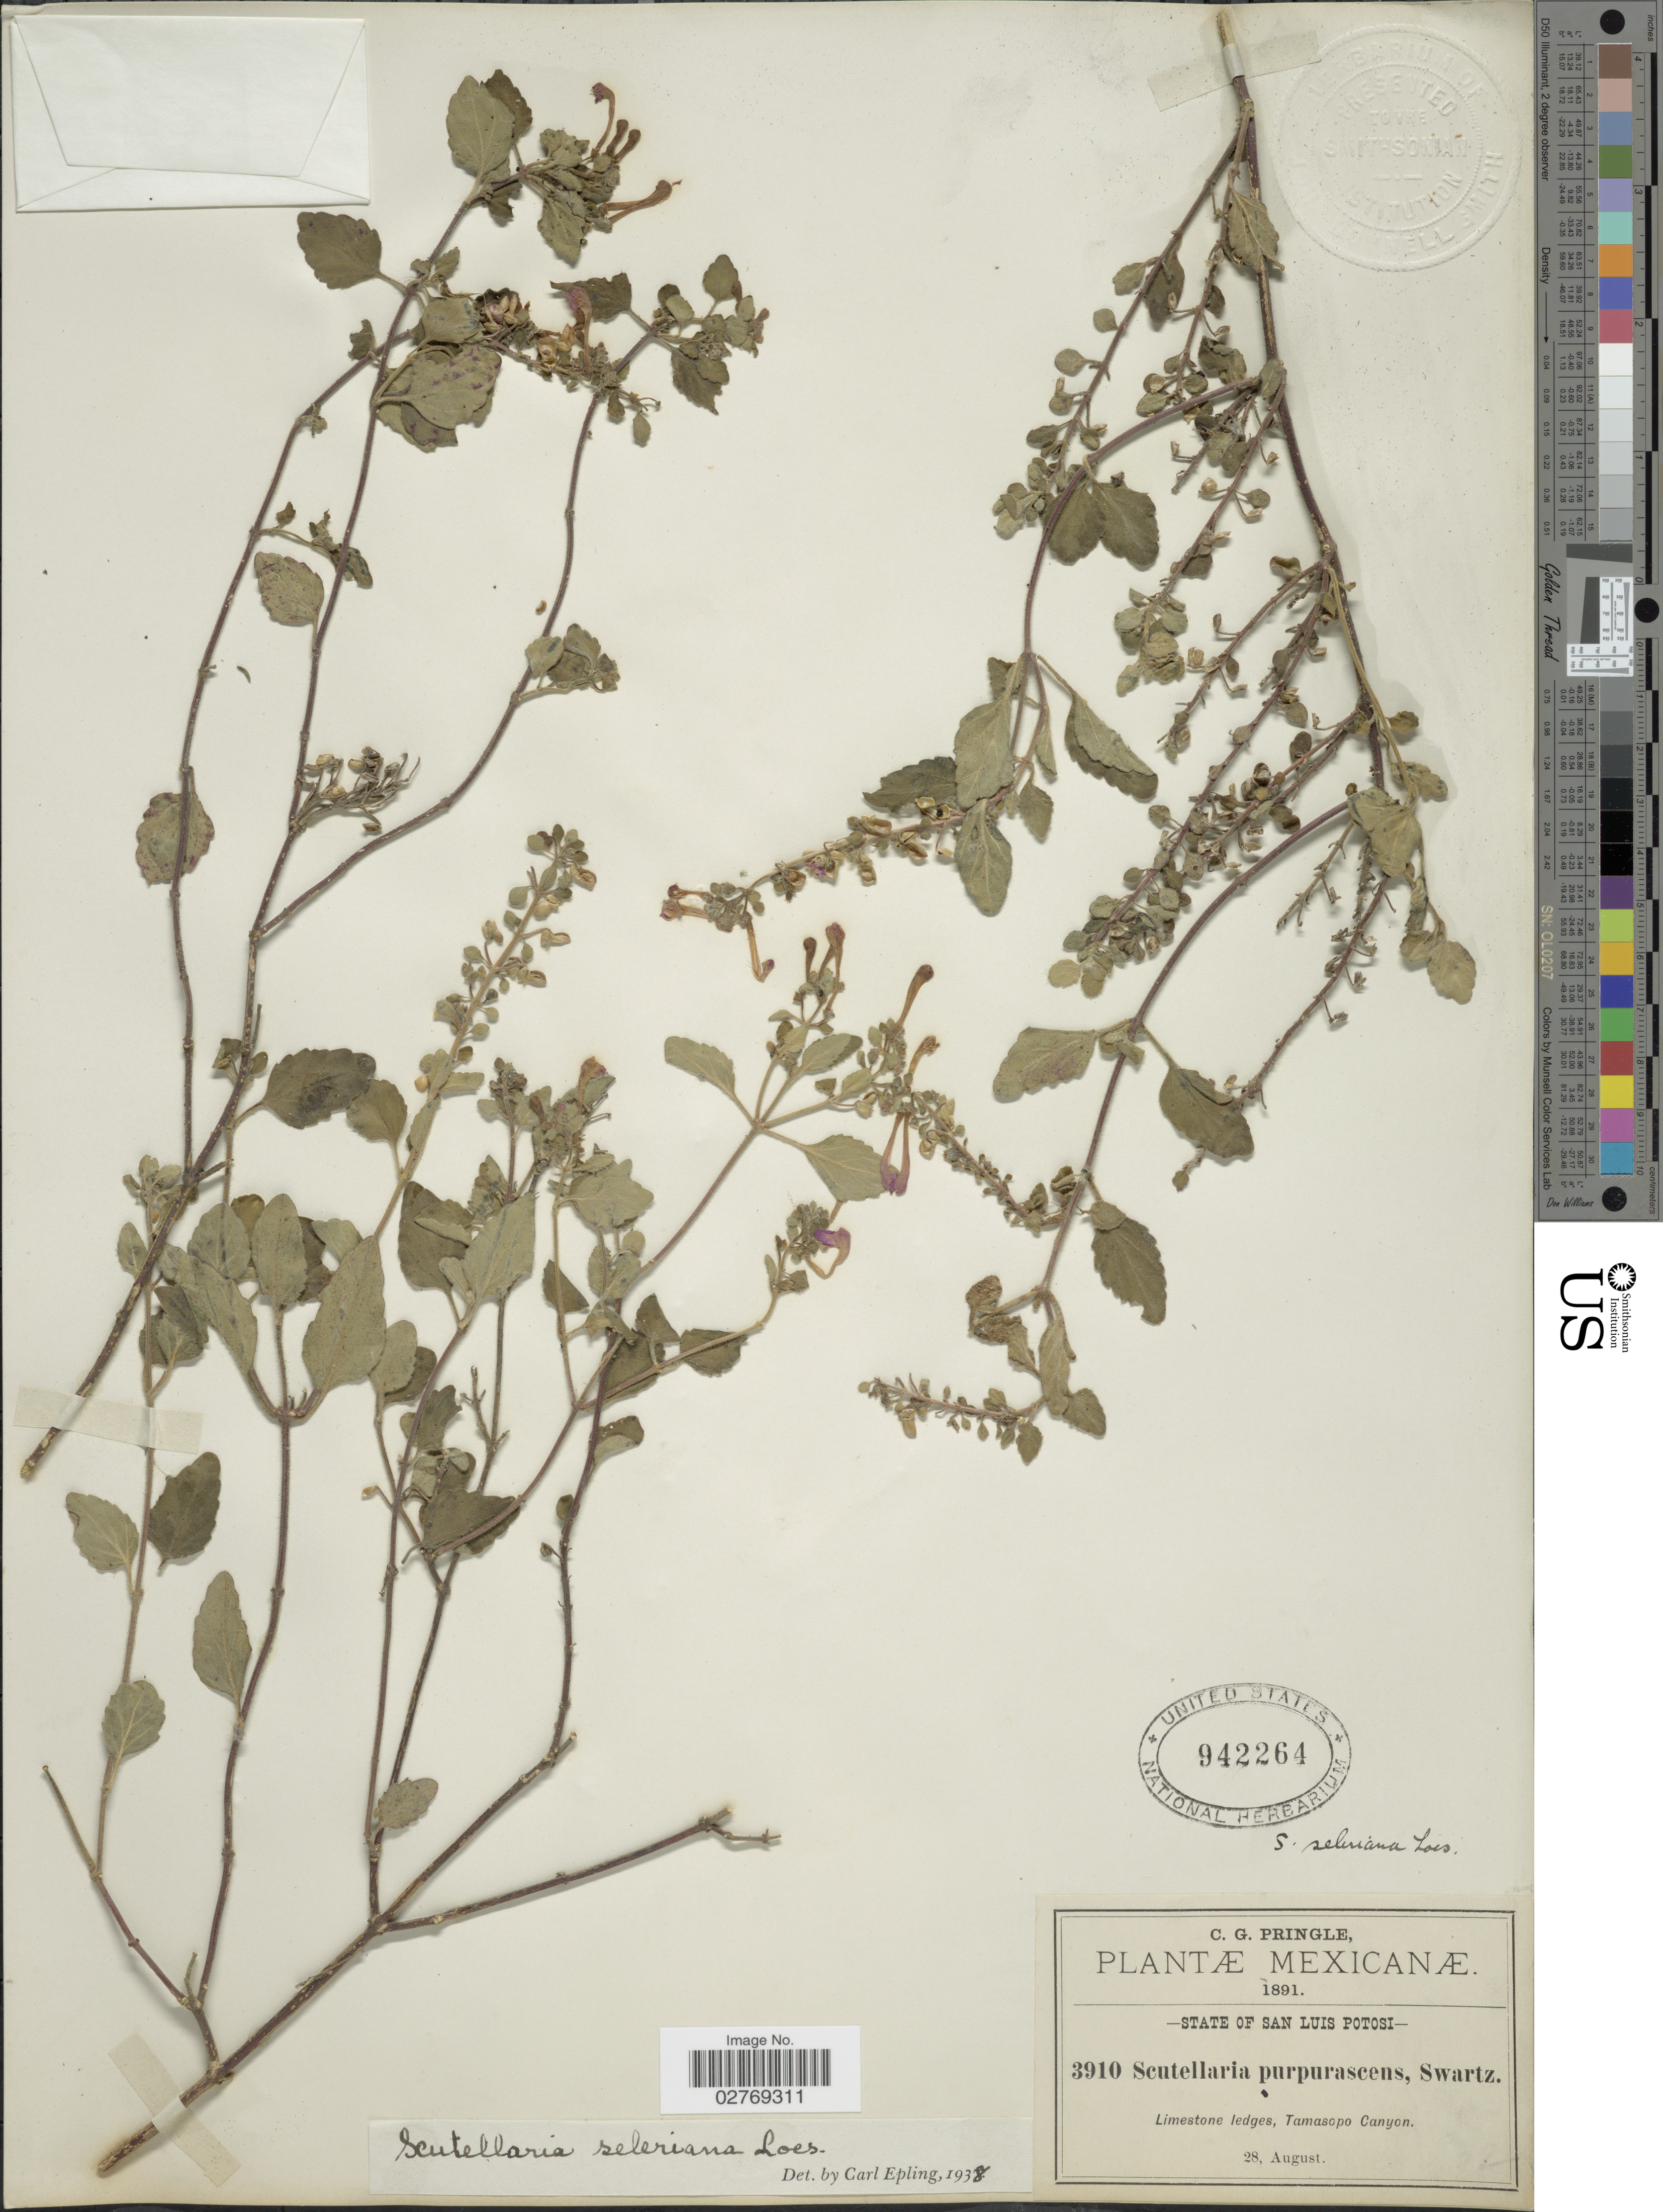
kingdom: Plantae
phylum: Tracheophyta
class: Magnoliopsida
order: Lamiales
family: Lamiaceae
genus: Scutellaria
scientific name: Scutellaria seleriana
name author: Loes.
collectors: C. G. Pringle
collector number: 3910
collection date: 1891-08-28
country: Mexico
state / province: San Luis Potosí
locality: Limestone ledges, Tamasopo Canyon.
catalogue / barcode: US 942264